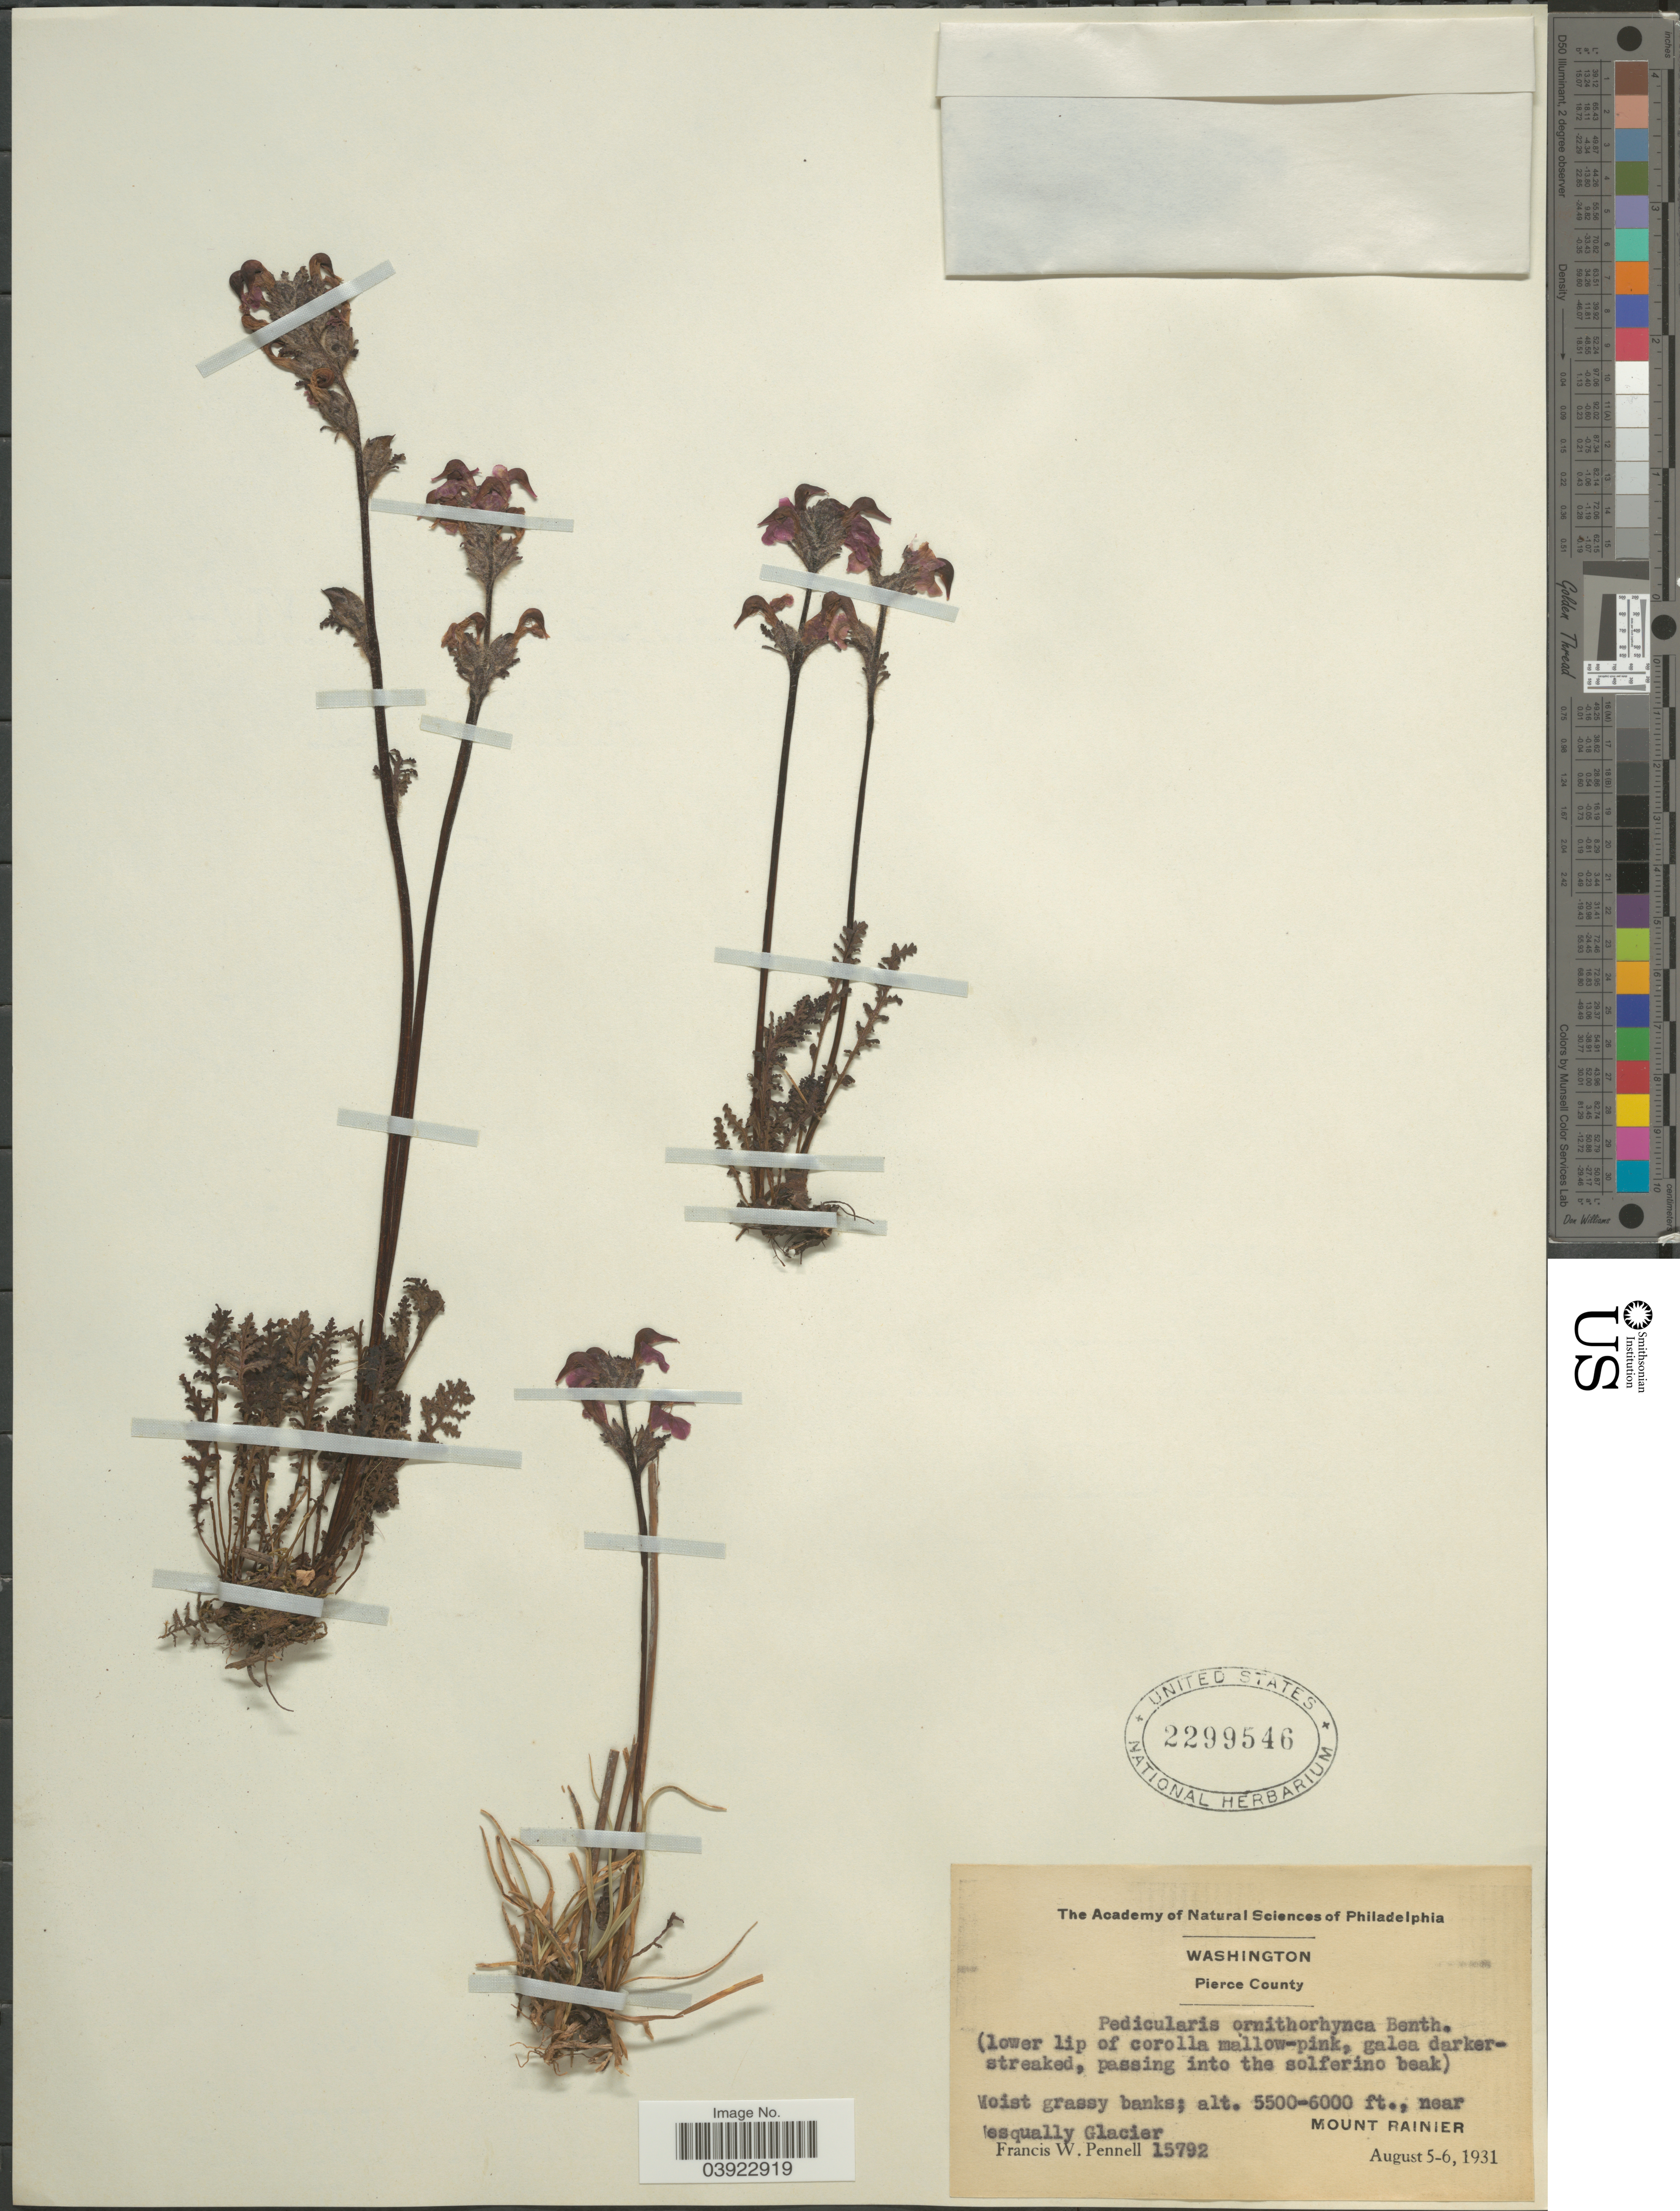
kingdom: Plantae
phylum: Tracheophyta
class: Magnoliopsida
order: Lamiales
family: Orobanchaceae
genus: Pedicularis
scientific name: Pedicularis ornithorhyncha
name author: Benth.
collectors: F. W. Pennell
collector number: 15792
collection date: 1931-08-05/1931-08-06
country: United States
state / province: Washington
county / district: Pierce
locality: Pierce County. Near Nequally Glacier. Mount Rainier.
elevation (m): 1676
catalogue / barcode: US 2299546